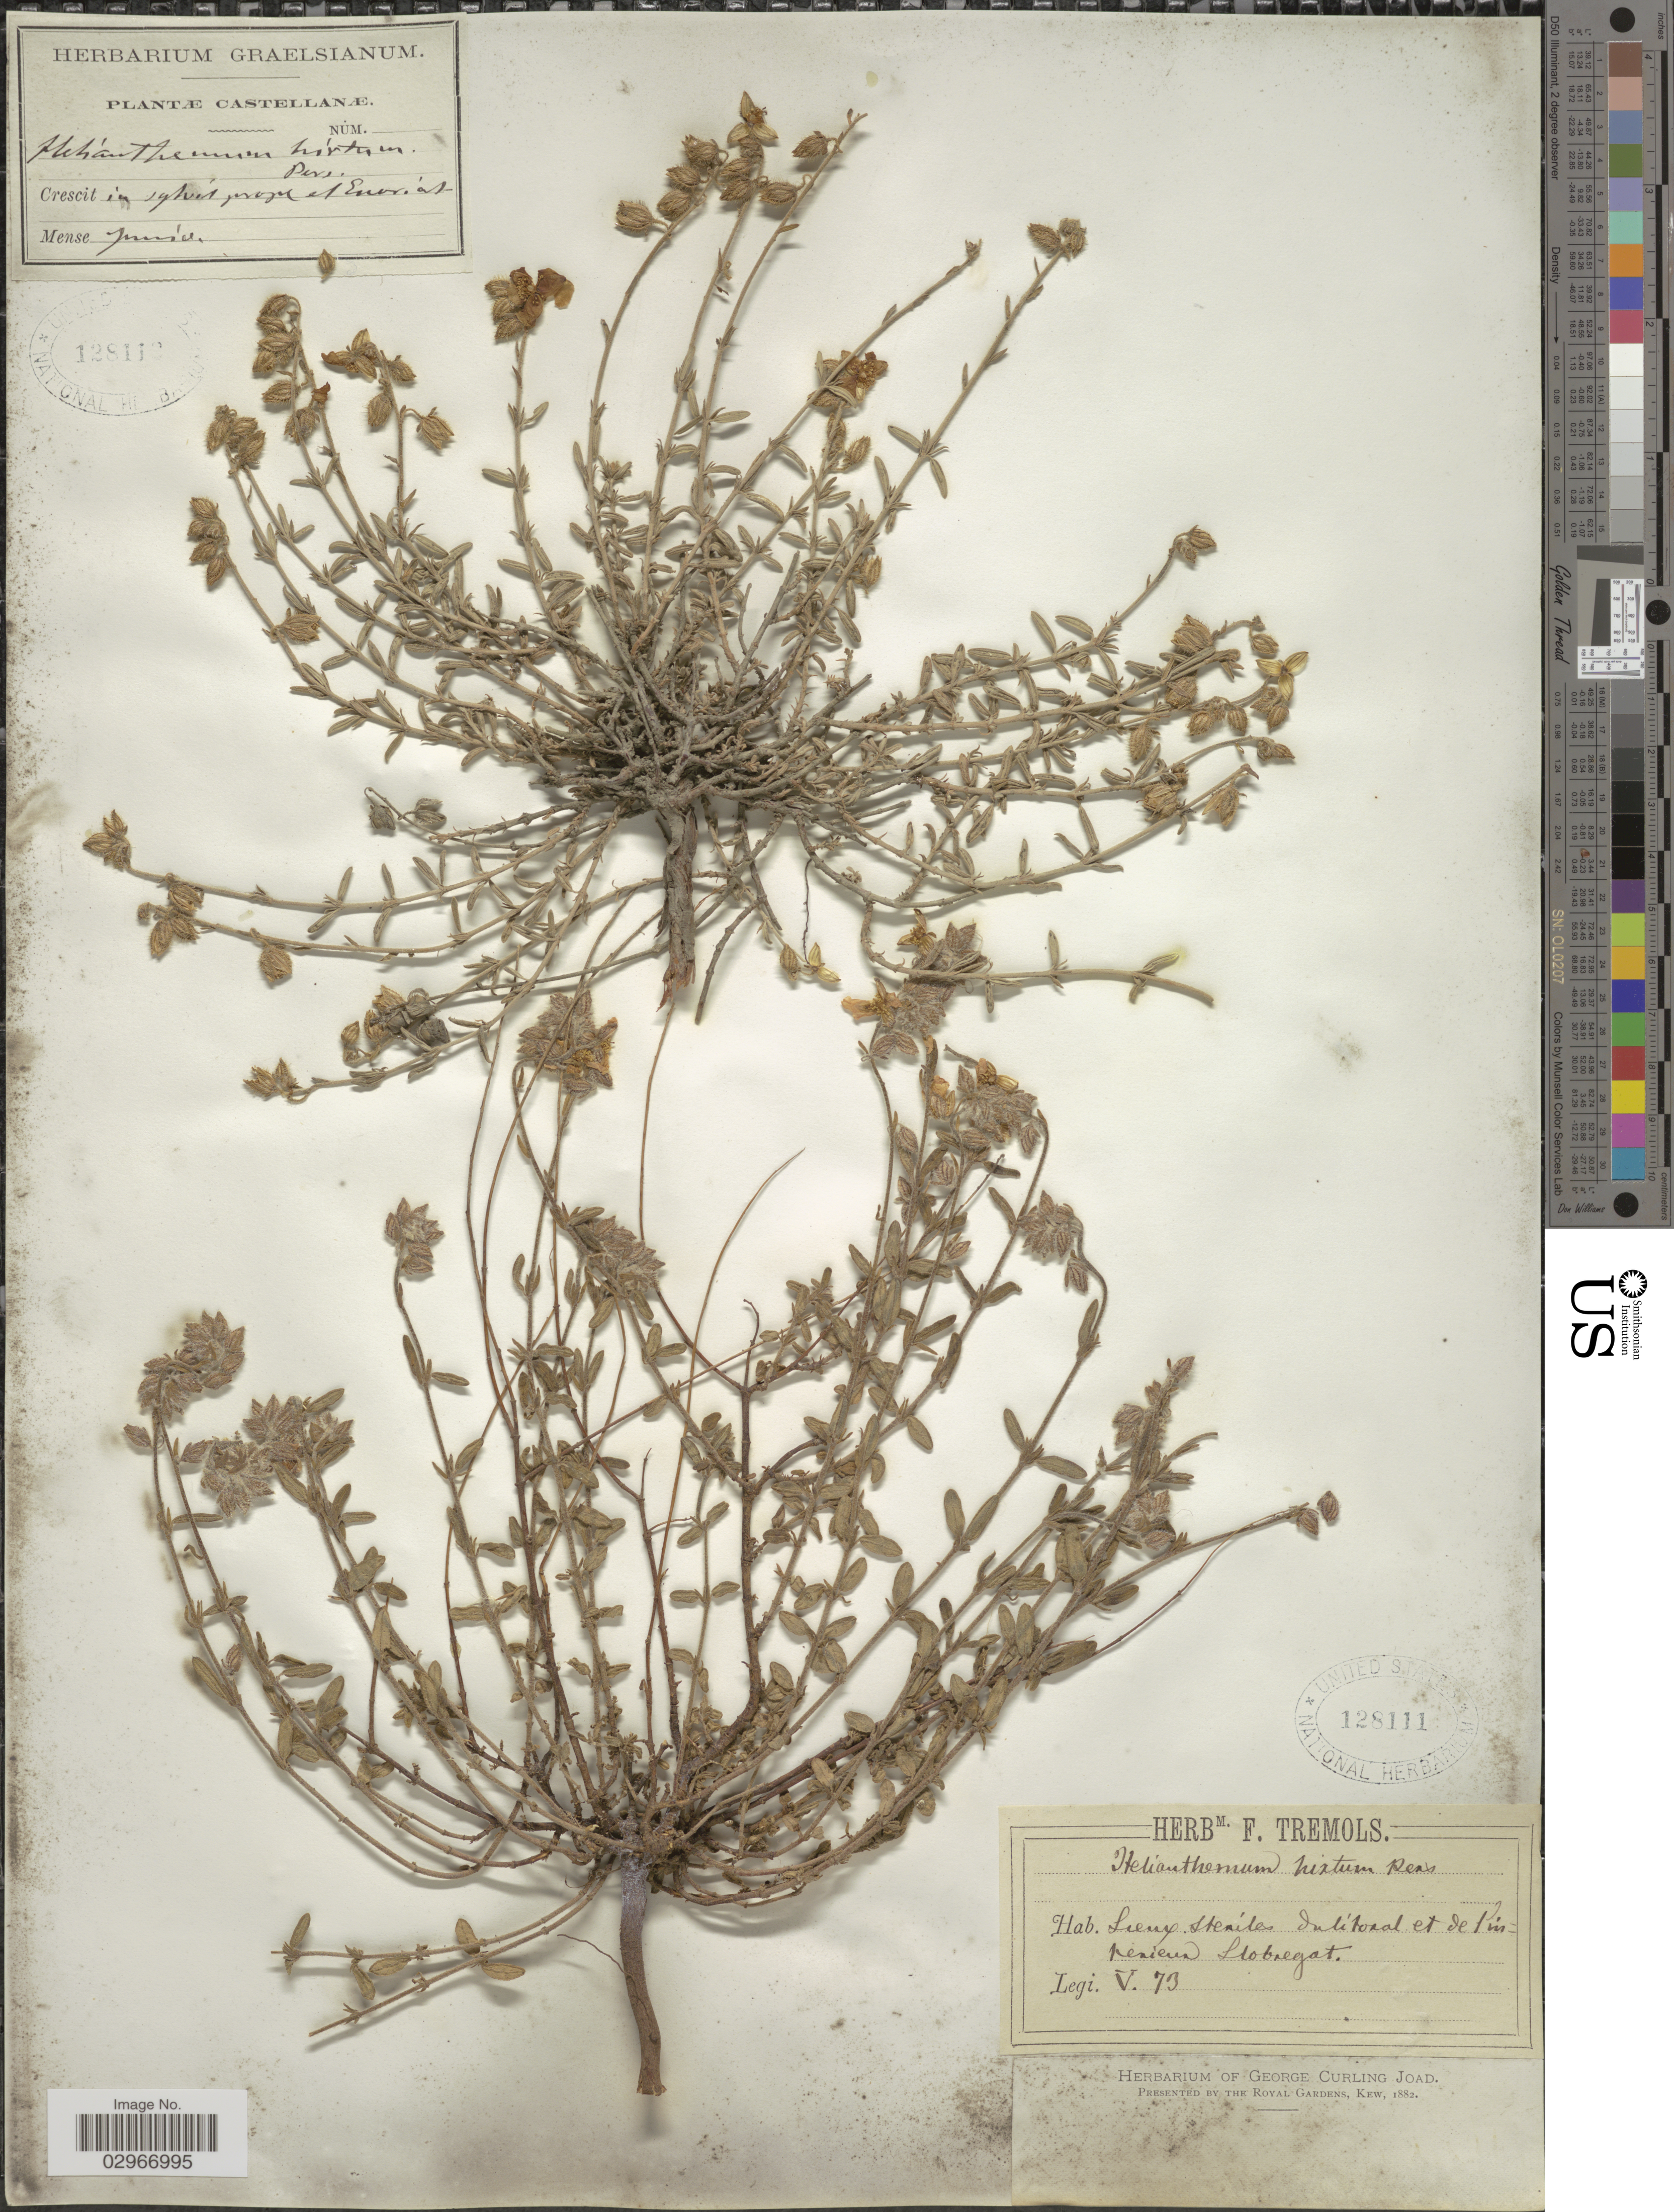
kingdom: Plantae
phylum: Tracheophyta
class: Magnoliopsida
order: Malvales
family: Cistaceae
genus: Helianthemum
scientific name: Helianthemum hirtum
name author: (L.) Mill.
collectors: ex Herb. F. Tremols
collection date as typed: Transcribed d/m/y: /5/73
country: Spain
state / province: Catalunya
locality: Lieux sterites du littoral et de l' inprenieux Llobregat.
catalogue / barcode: US 128111